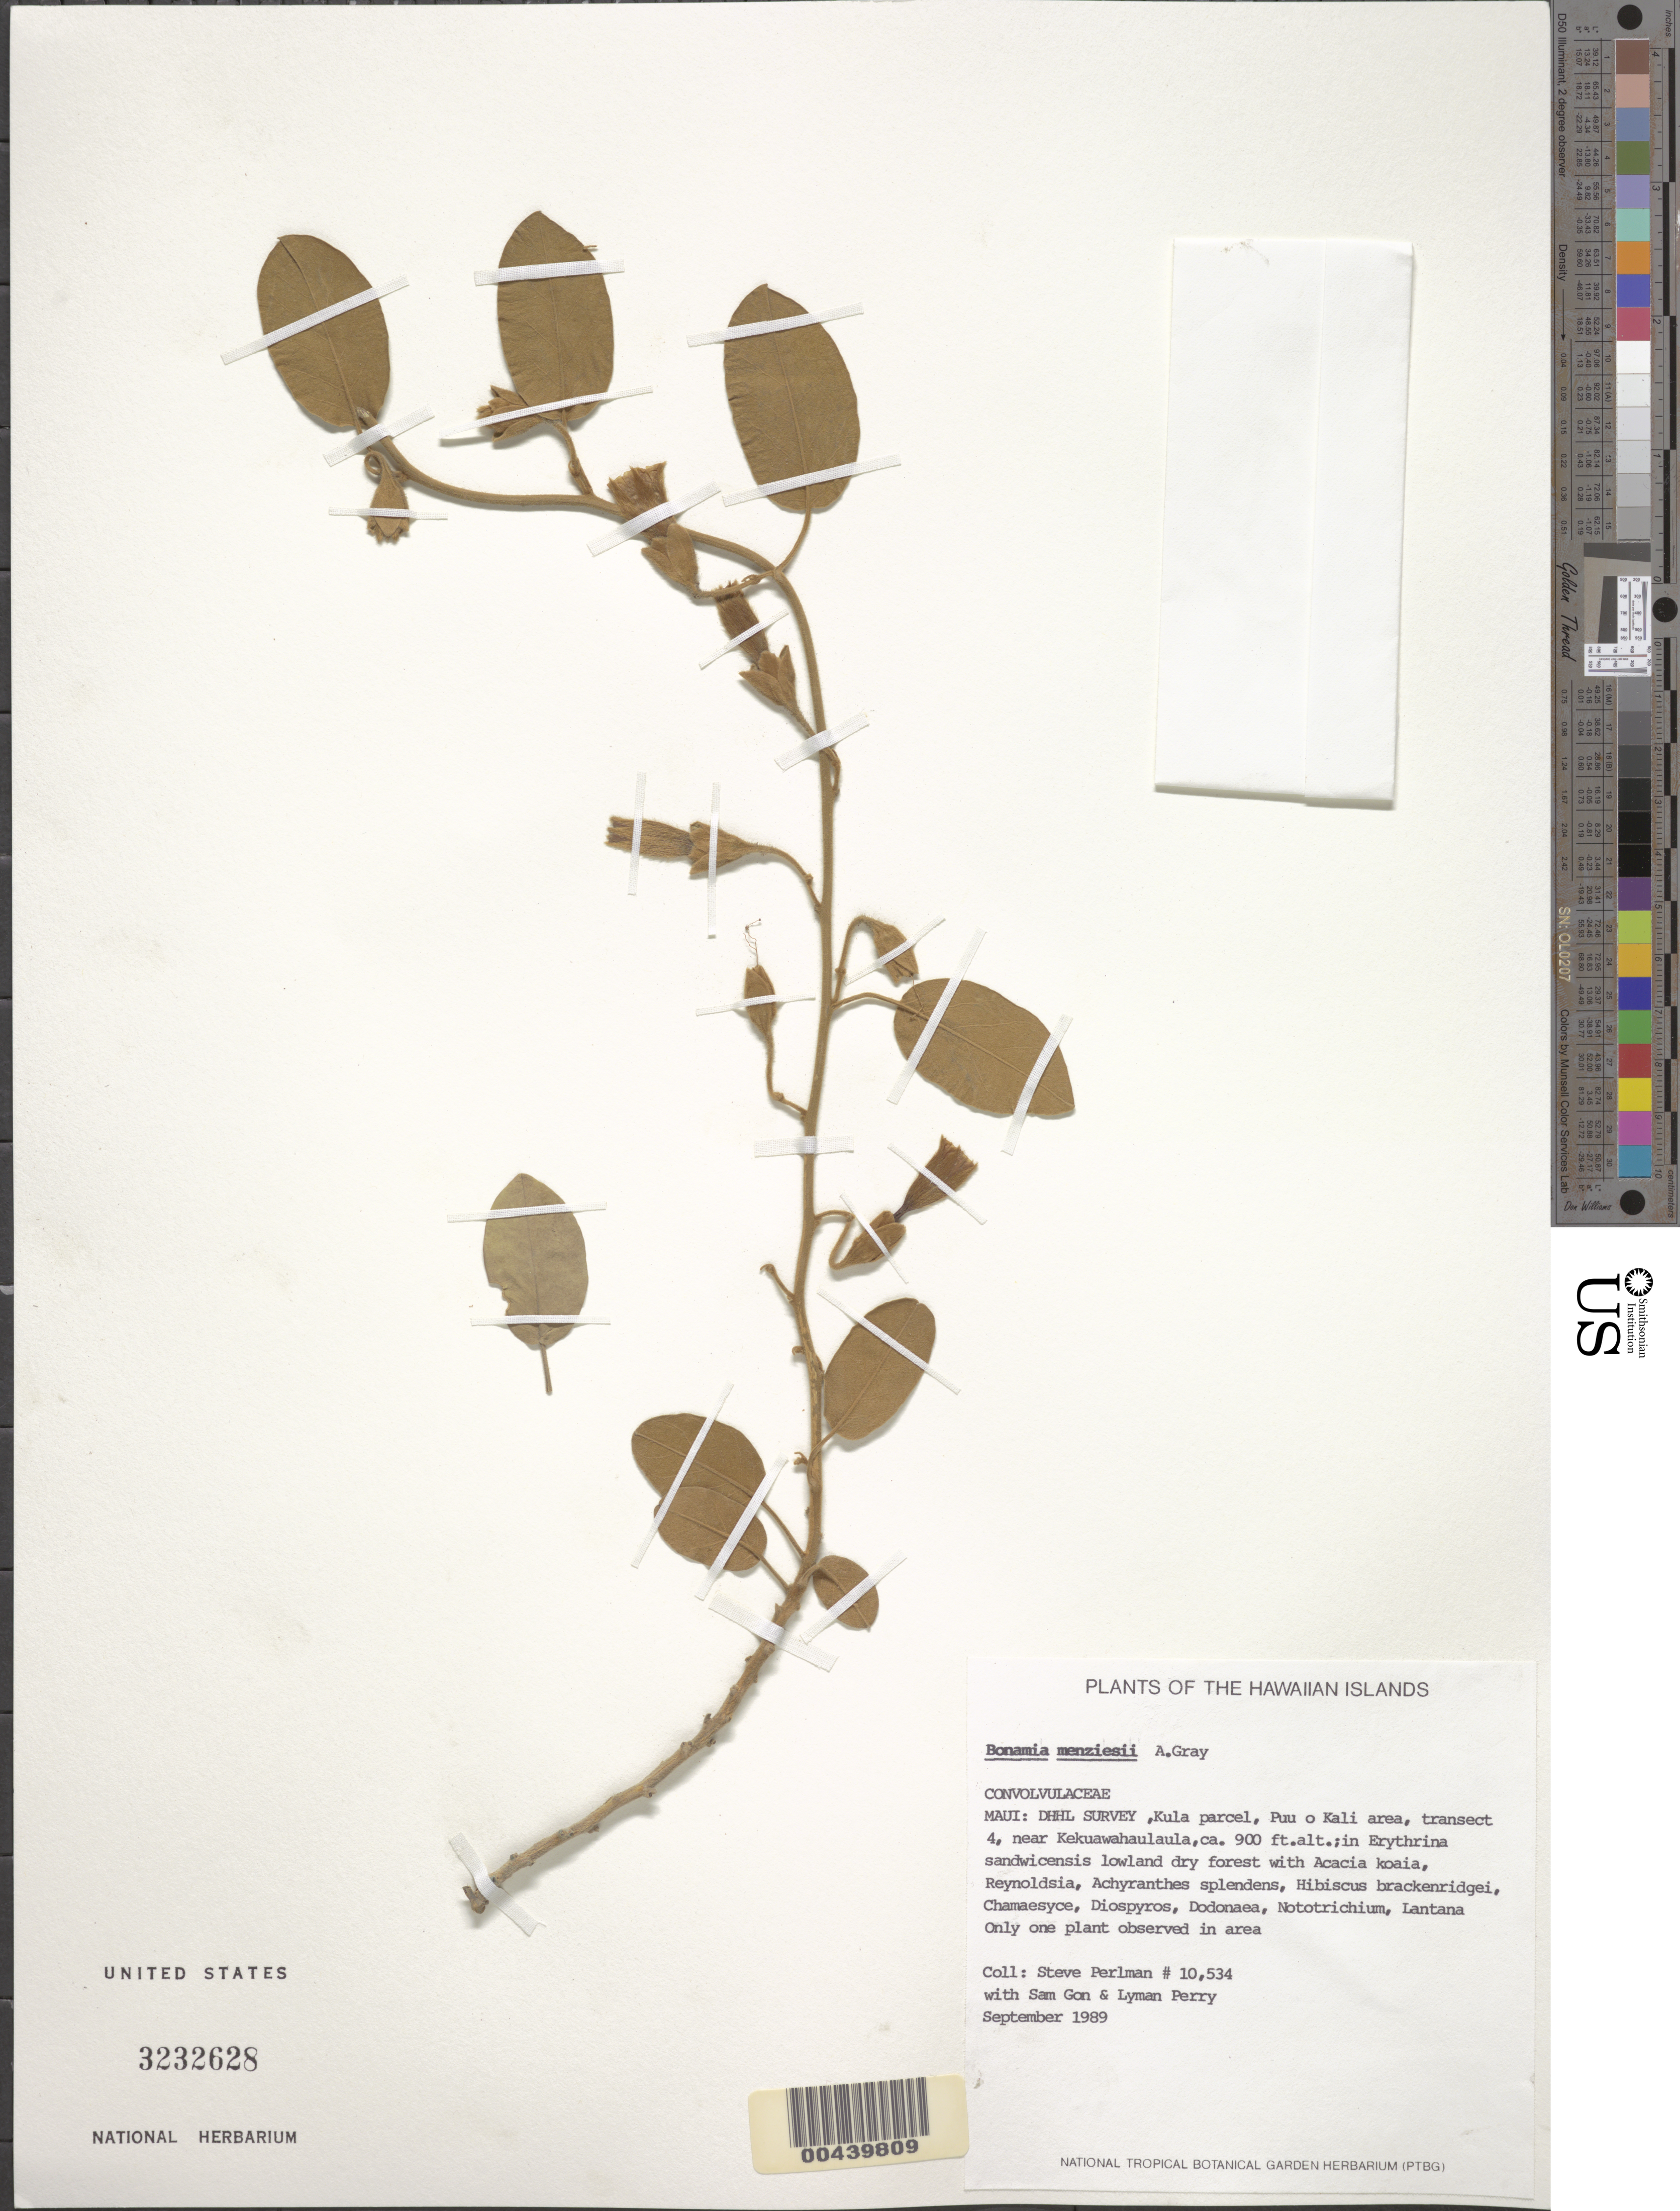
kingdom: Plantae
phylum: Tracheophyta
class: Magnoliopsida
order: Solanales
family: Convolvulaceae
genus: Bonamia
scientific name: Bonamia menziesii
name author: A. Gray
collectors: S. P. Perlman, S. Gon & L. Perry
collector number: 10534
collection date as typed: Sep 1989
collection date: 1989-09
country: United States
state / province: Hawaii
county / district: Maui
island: Maui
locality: DHHL SURVEY, Kula parcel, Puu o Kali area, transect 4, near Kekuawahaulaula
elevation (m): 274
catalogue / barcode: US 3232628